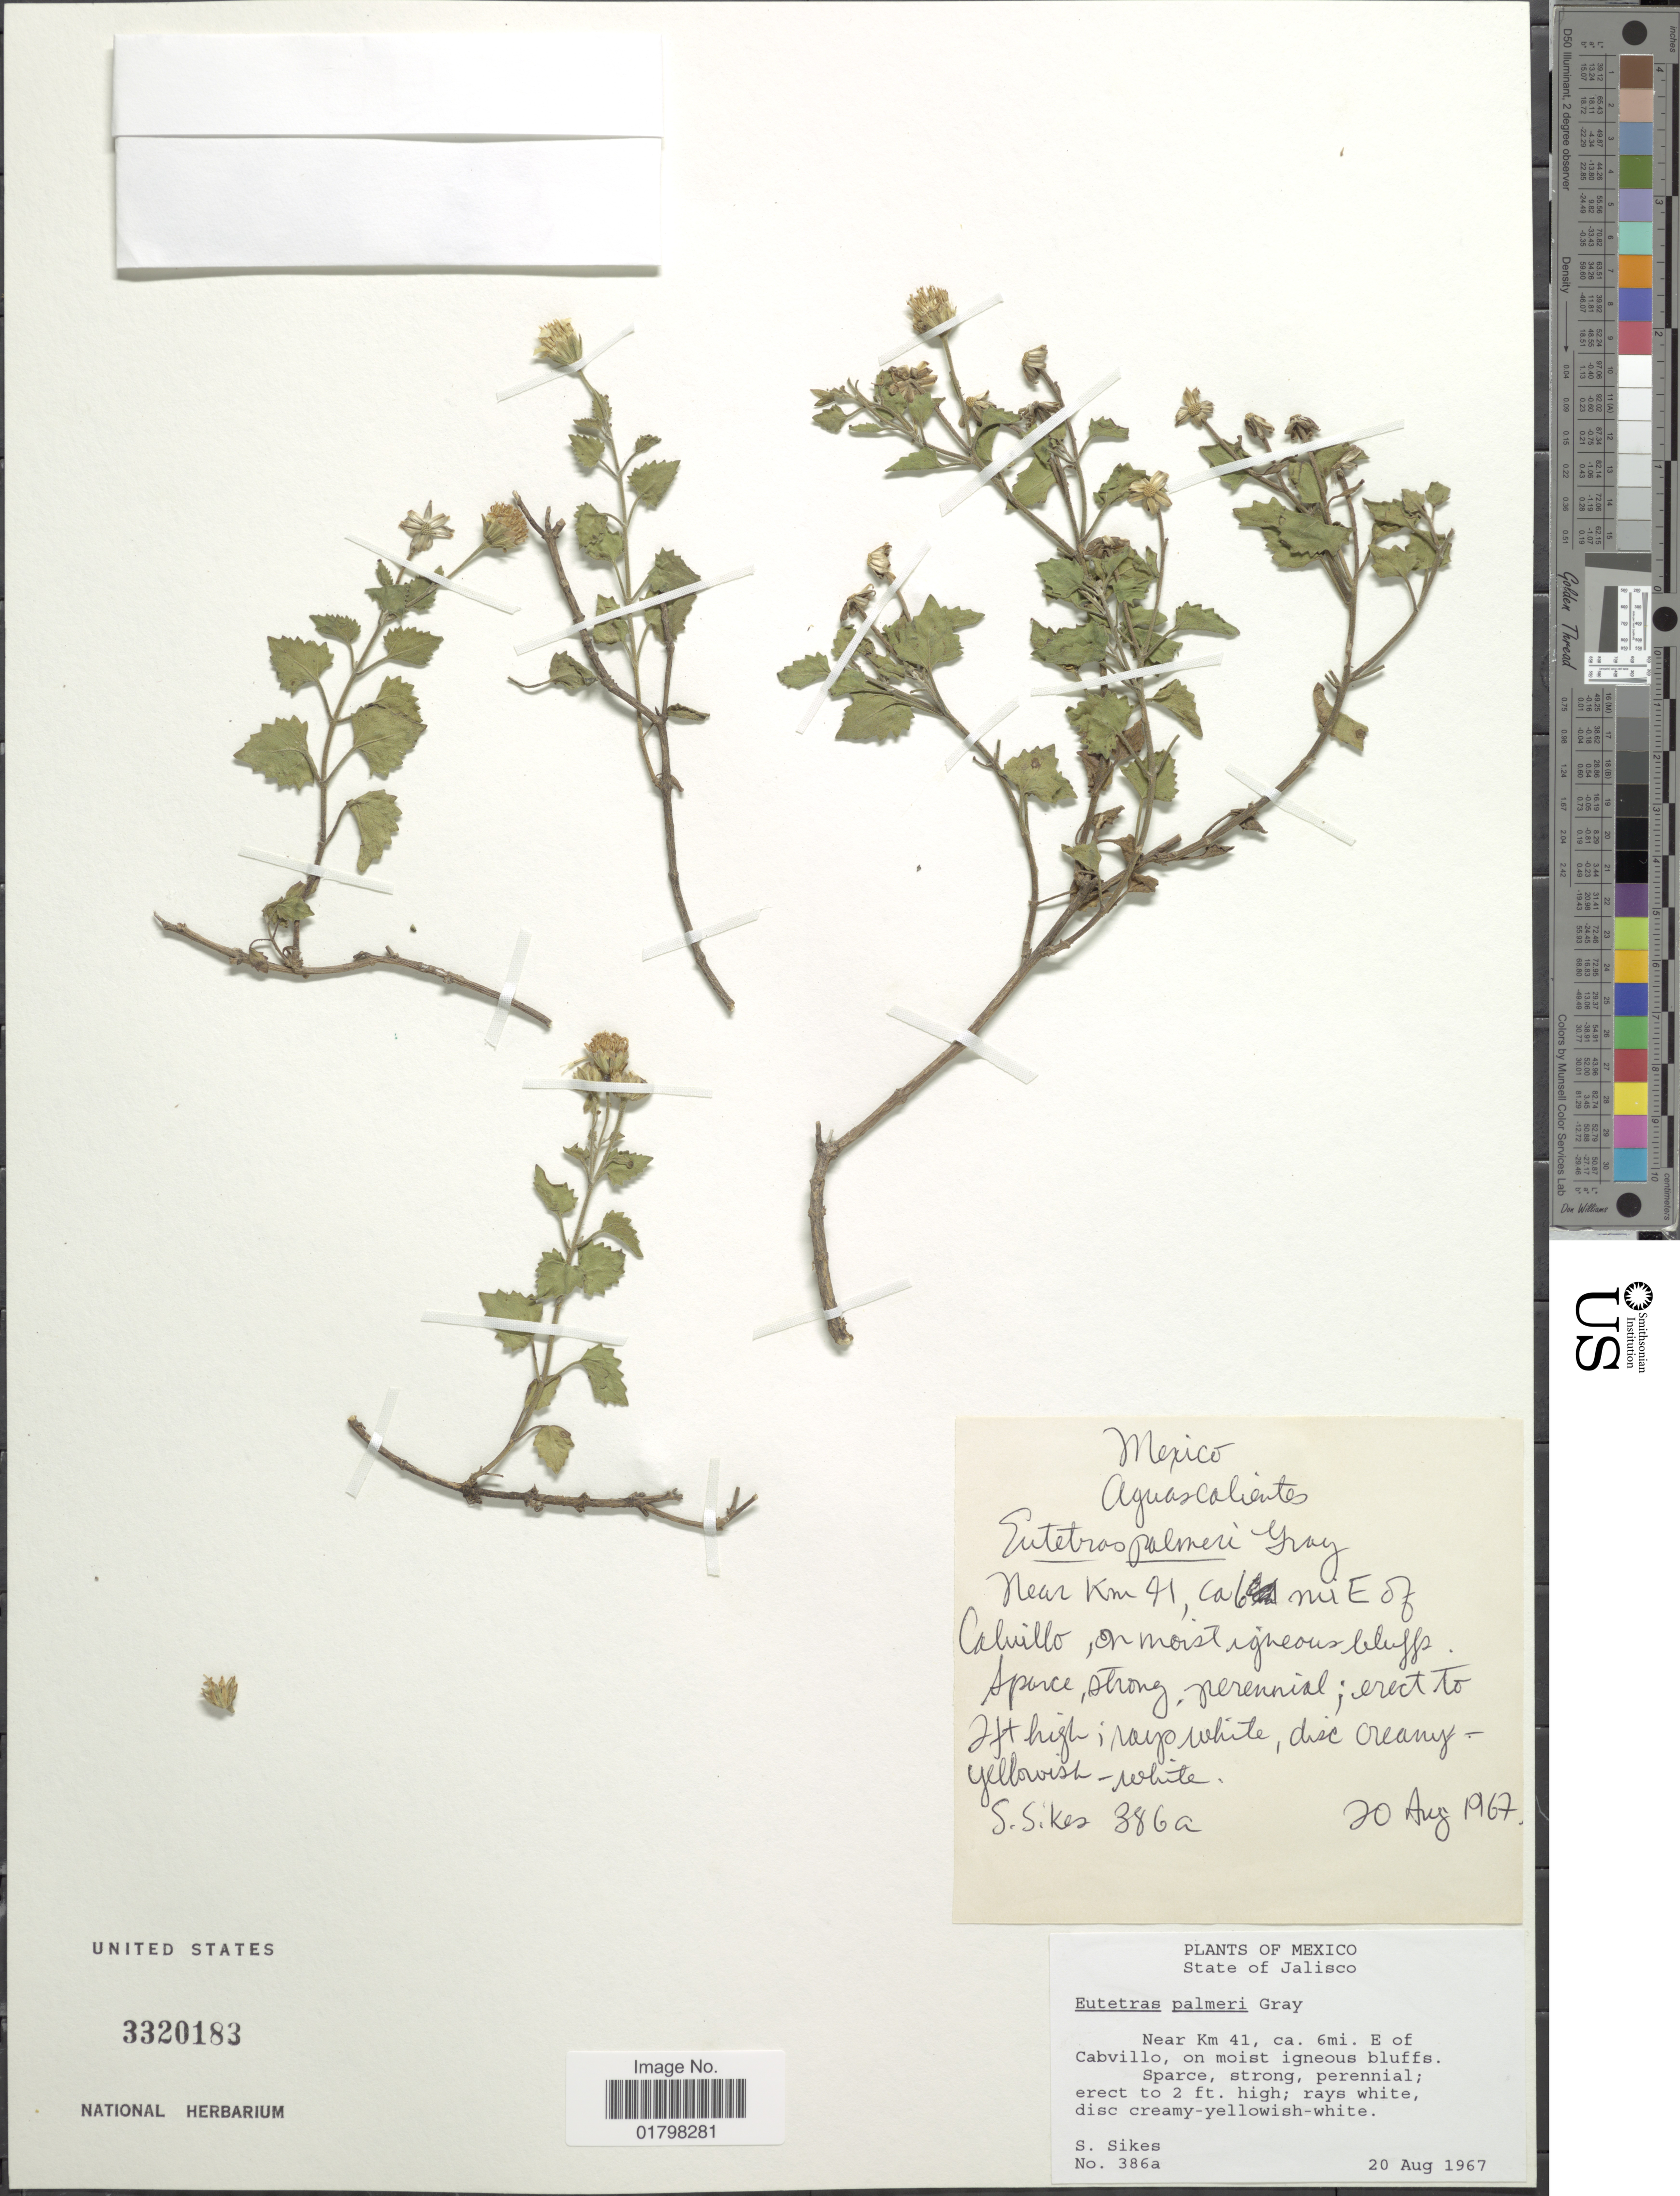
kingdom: Plantae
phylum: Tracheophyta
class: Magnoliopsida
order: Asterales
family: Asteraceae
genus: Eutetras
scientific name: Eutetras palmeri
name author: A. Gray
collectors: S. Sikes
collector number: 386a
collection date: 1967-08-20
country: Mexico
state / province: Jalisco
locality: Near Km 41, ca. 6 mi. E of Cabvillo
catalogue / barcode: US 3320183